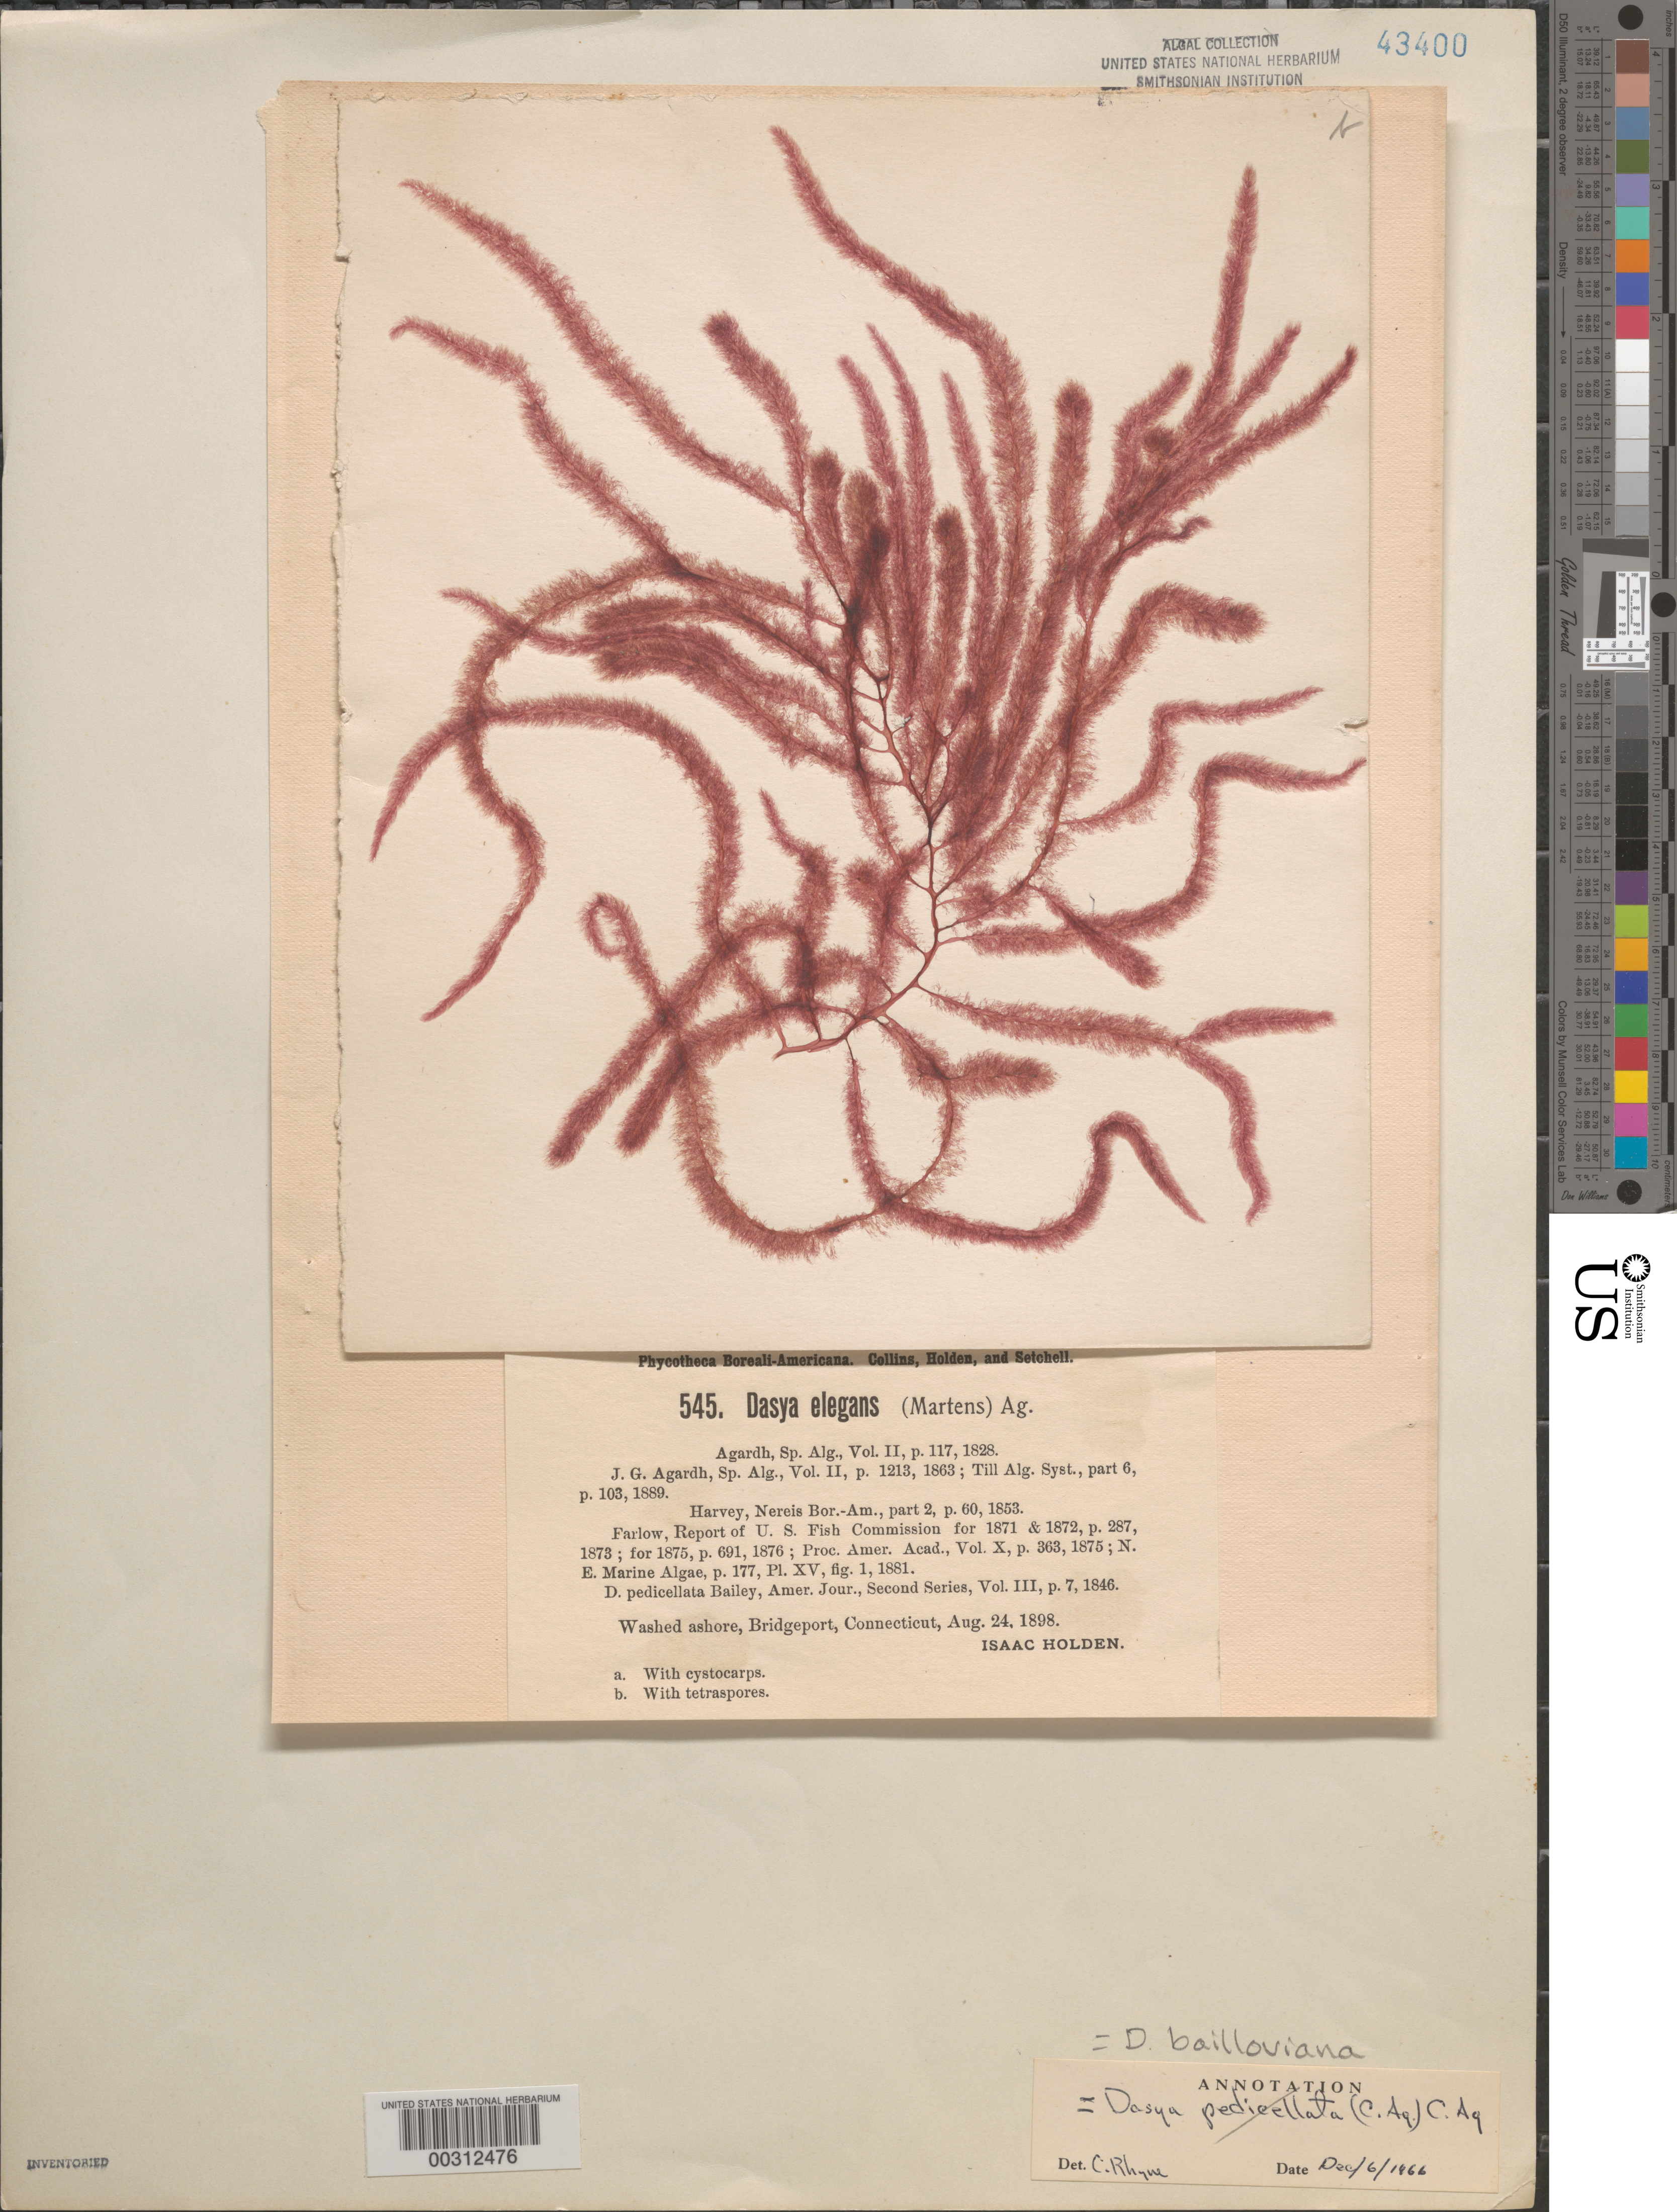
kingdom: Plantae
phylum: Rhodophyta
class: Florideophyceae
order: Ceramiales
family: Dasyaceae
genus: Dasya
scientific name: Dasya pedicellata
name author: (C. Agardh) C. Agardh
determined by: Algae name updating Project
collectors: I. Holden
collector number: PB-A 545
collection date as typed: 24 Aug 1898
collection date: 1898-08-24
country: United States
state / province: Connecticut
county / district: Fairfield County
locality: Bridgeport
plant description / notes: Collins, Holden & Setchell, Phycotheca Boreali-Americana, as Dasya elegans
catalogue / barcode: US 43400